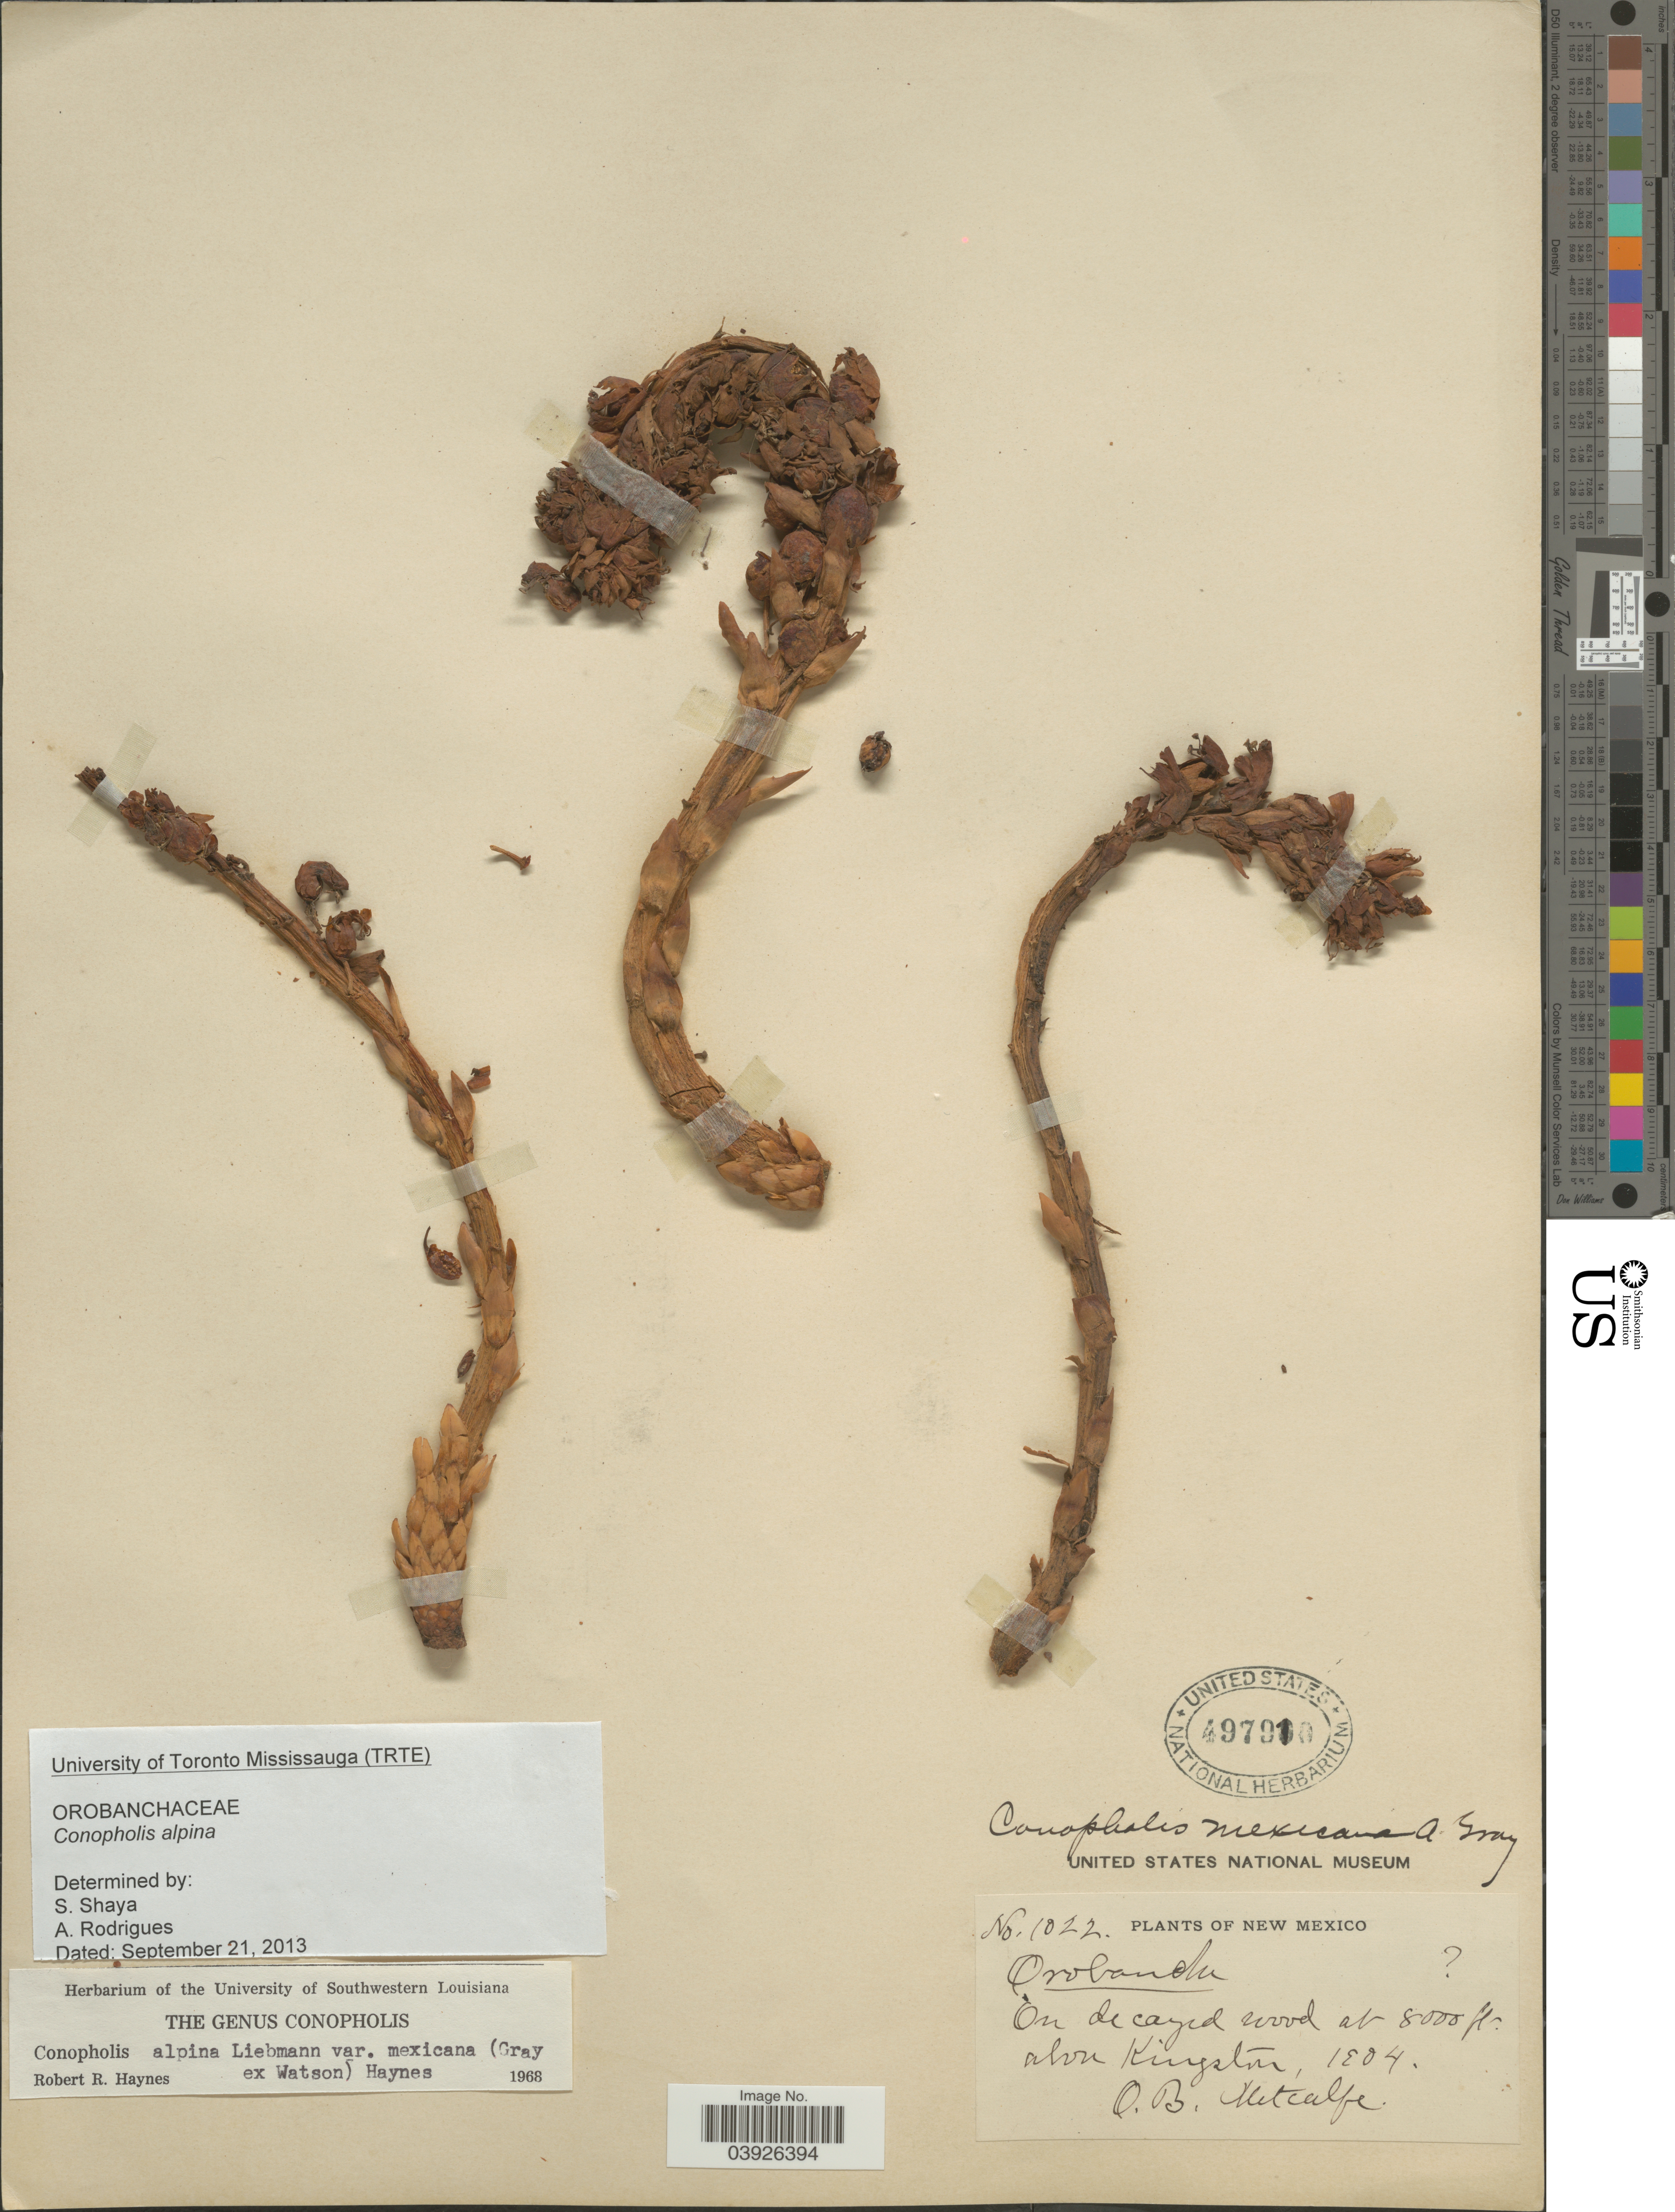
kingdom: Plantae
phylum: Tracheophyta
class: Magnoliopsida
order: Lamiales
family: Orobanchaceae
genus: Conopholis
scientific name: Conopholis alpina var. mexicana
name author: (A. Gray ex S. Watson) R.R. Haynes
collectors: O. B. Metcalfe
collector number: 1022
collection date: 1904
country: United States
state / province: New Mexico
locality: Above Kingston.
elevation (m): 2438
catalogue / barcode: US 497910